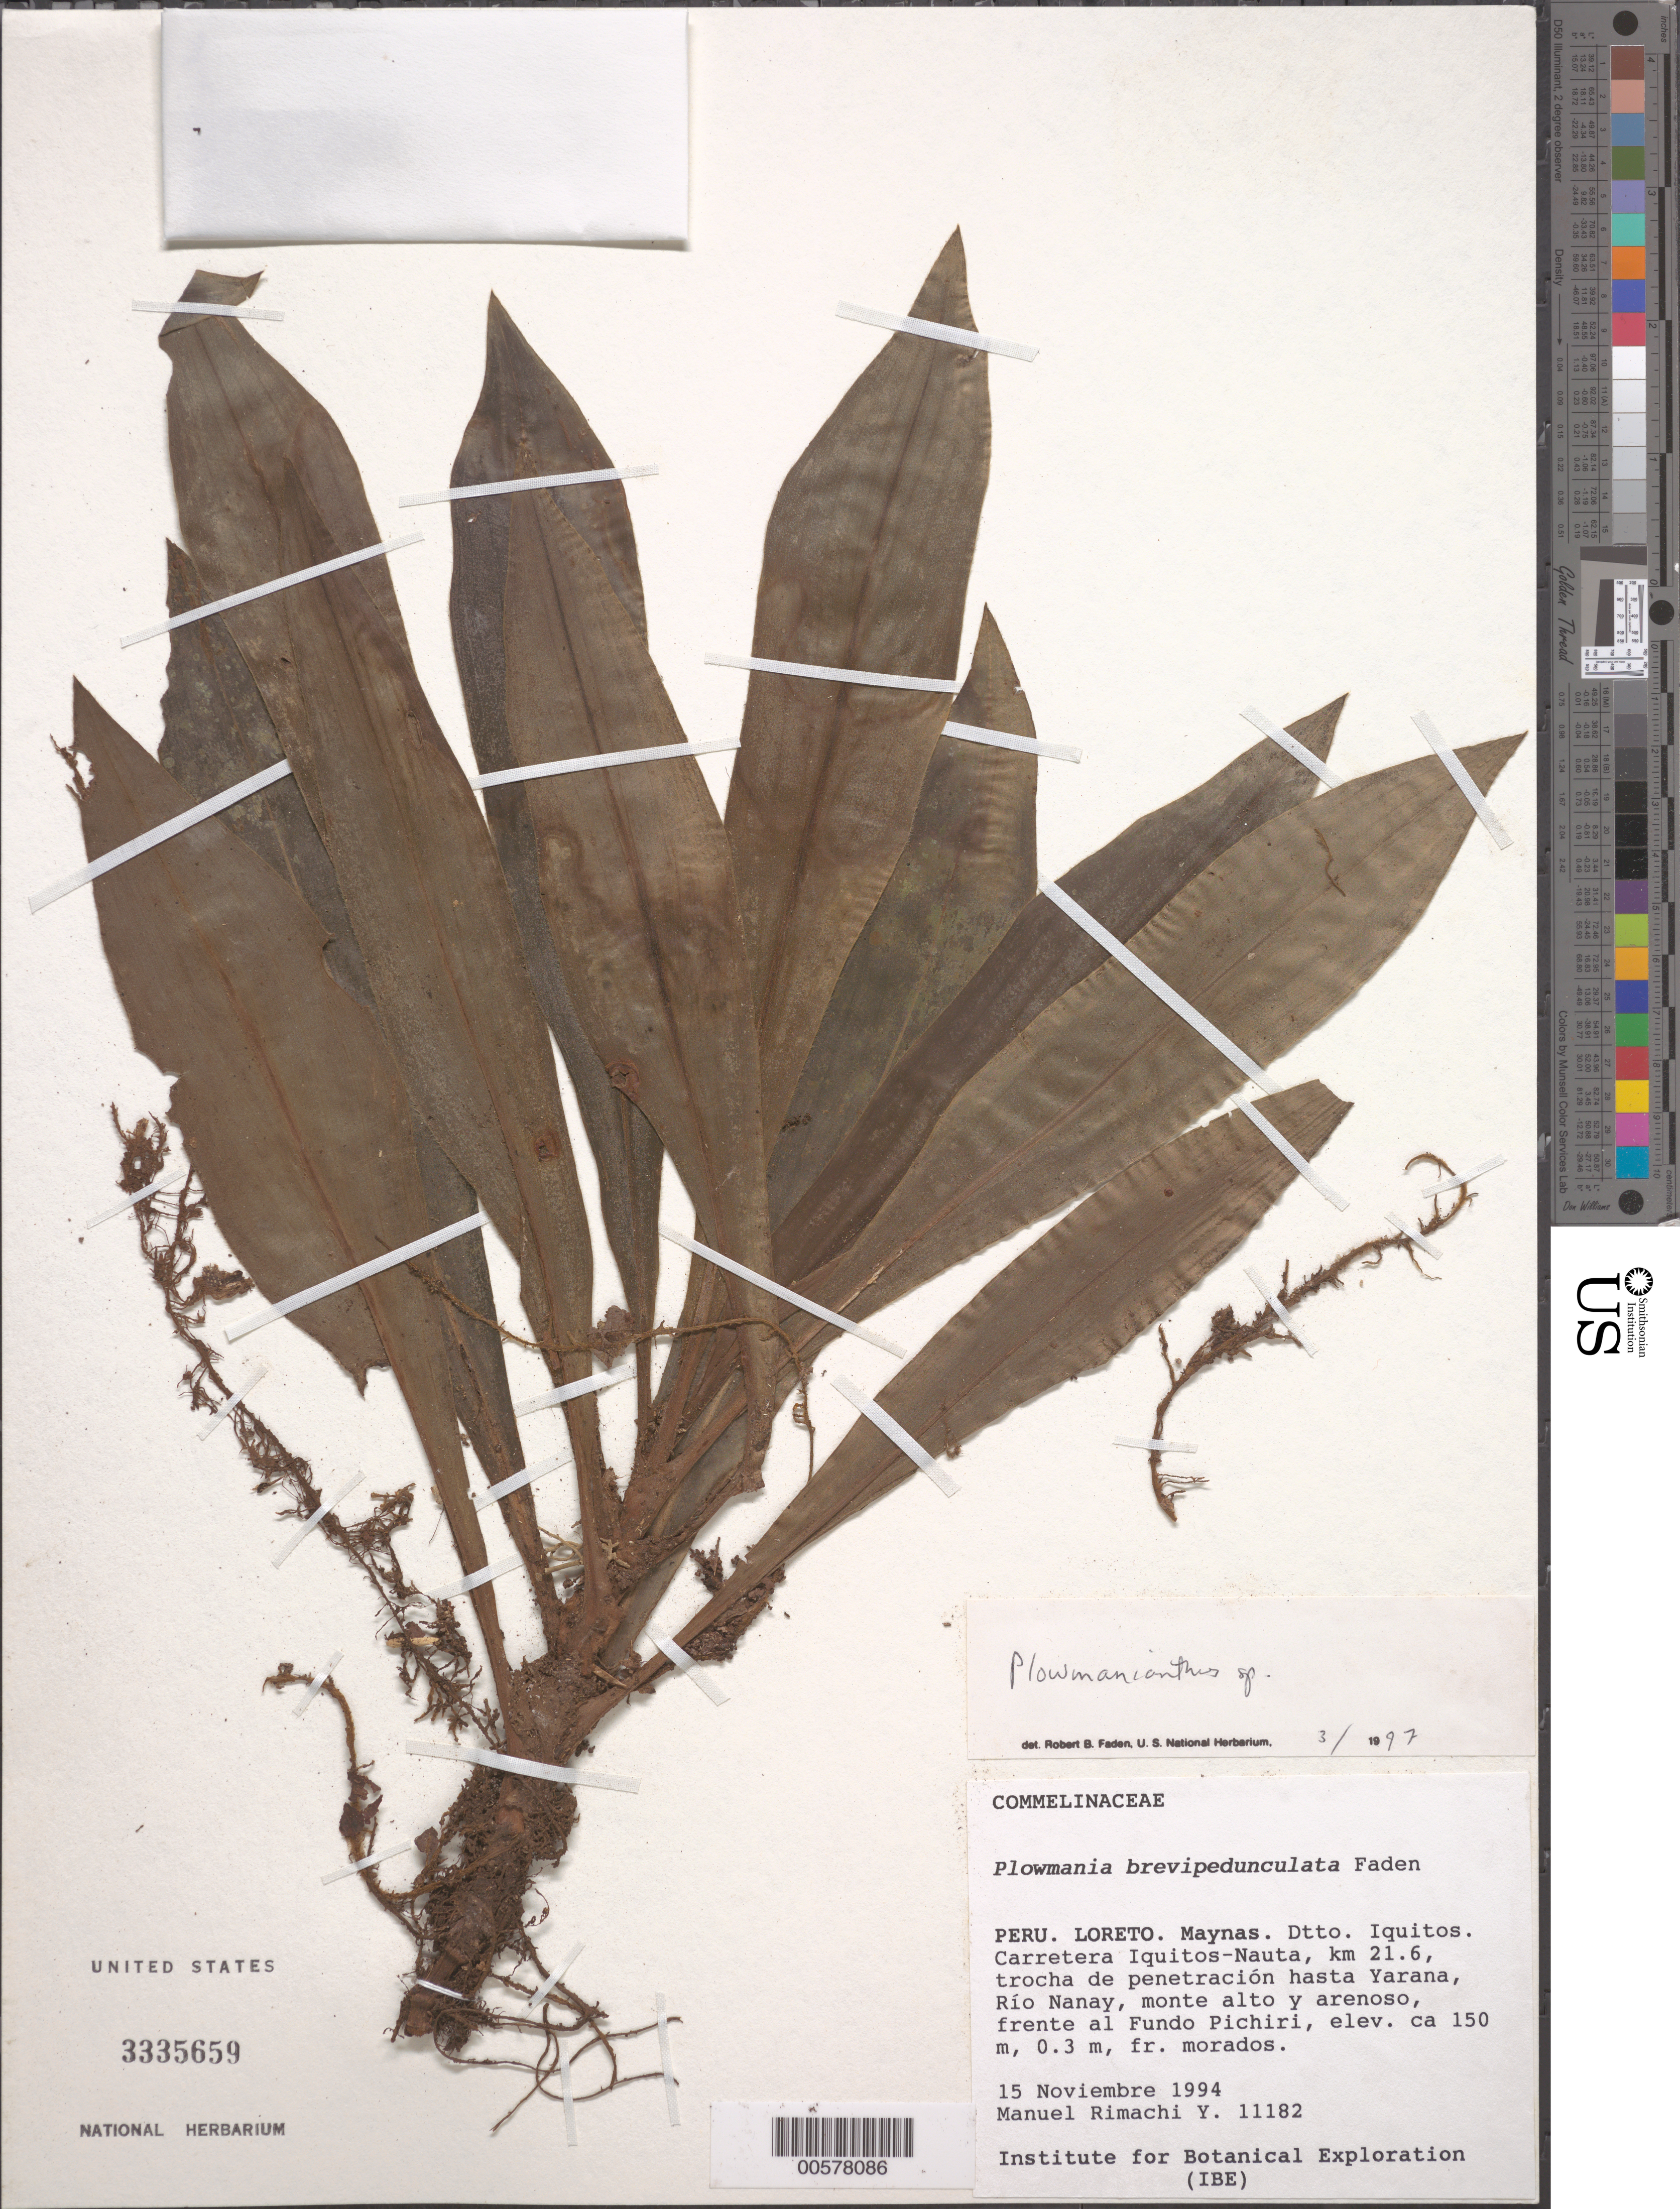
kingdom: Plantae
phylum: Tracheophyta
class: Liliopsida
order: Commelinales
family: Commelinaceae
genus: Plowmanianthus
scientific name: Plowmanianthus sp.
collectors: M. Rimachi Y.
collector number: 11182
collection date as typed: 15 Nov 1994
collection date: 1994-11-15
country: Peru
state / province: Loreto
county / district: Maynas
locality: Iquitos, carretera iquitos-nauta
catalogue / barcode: US 3335659